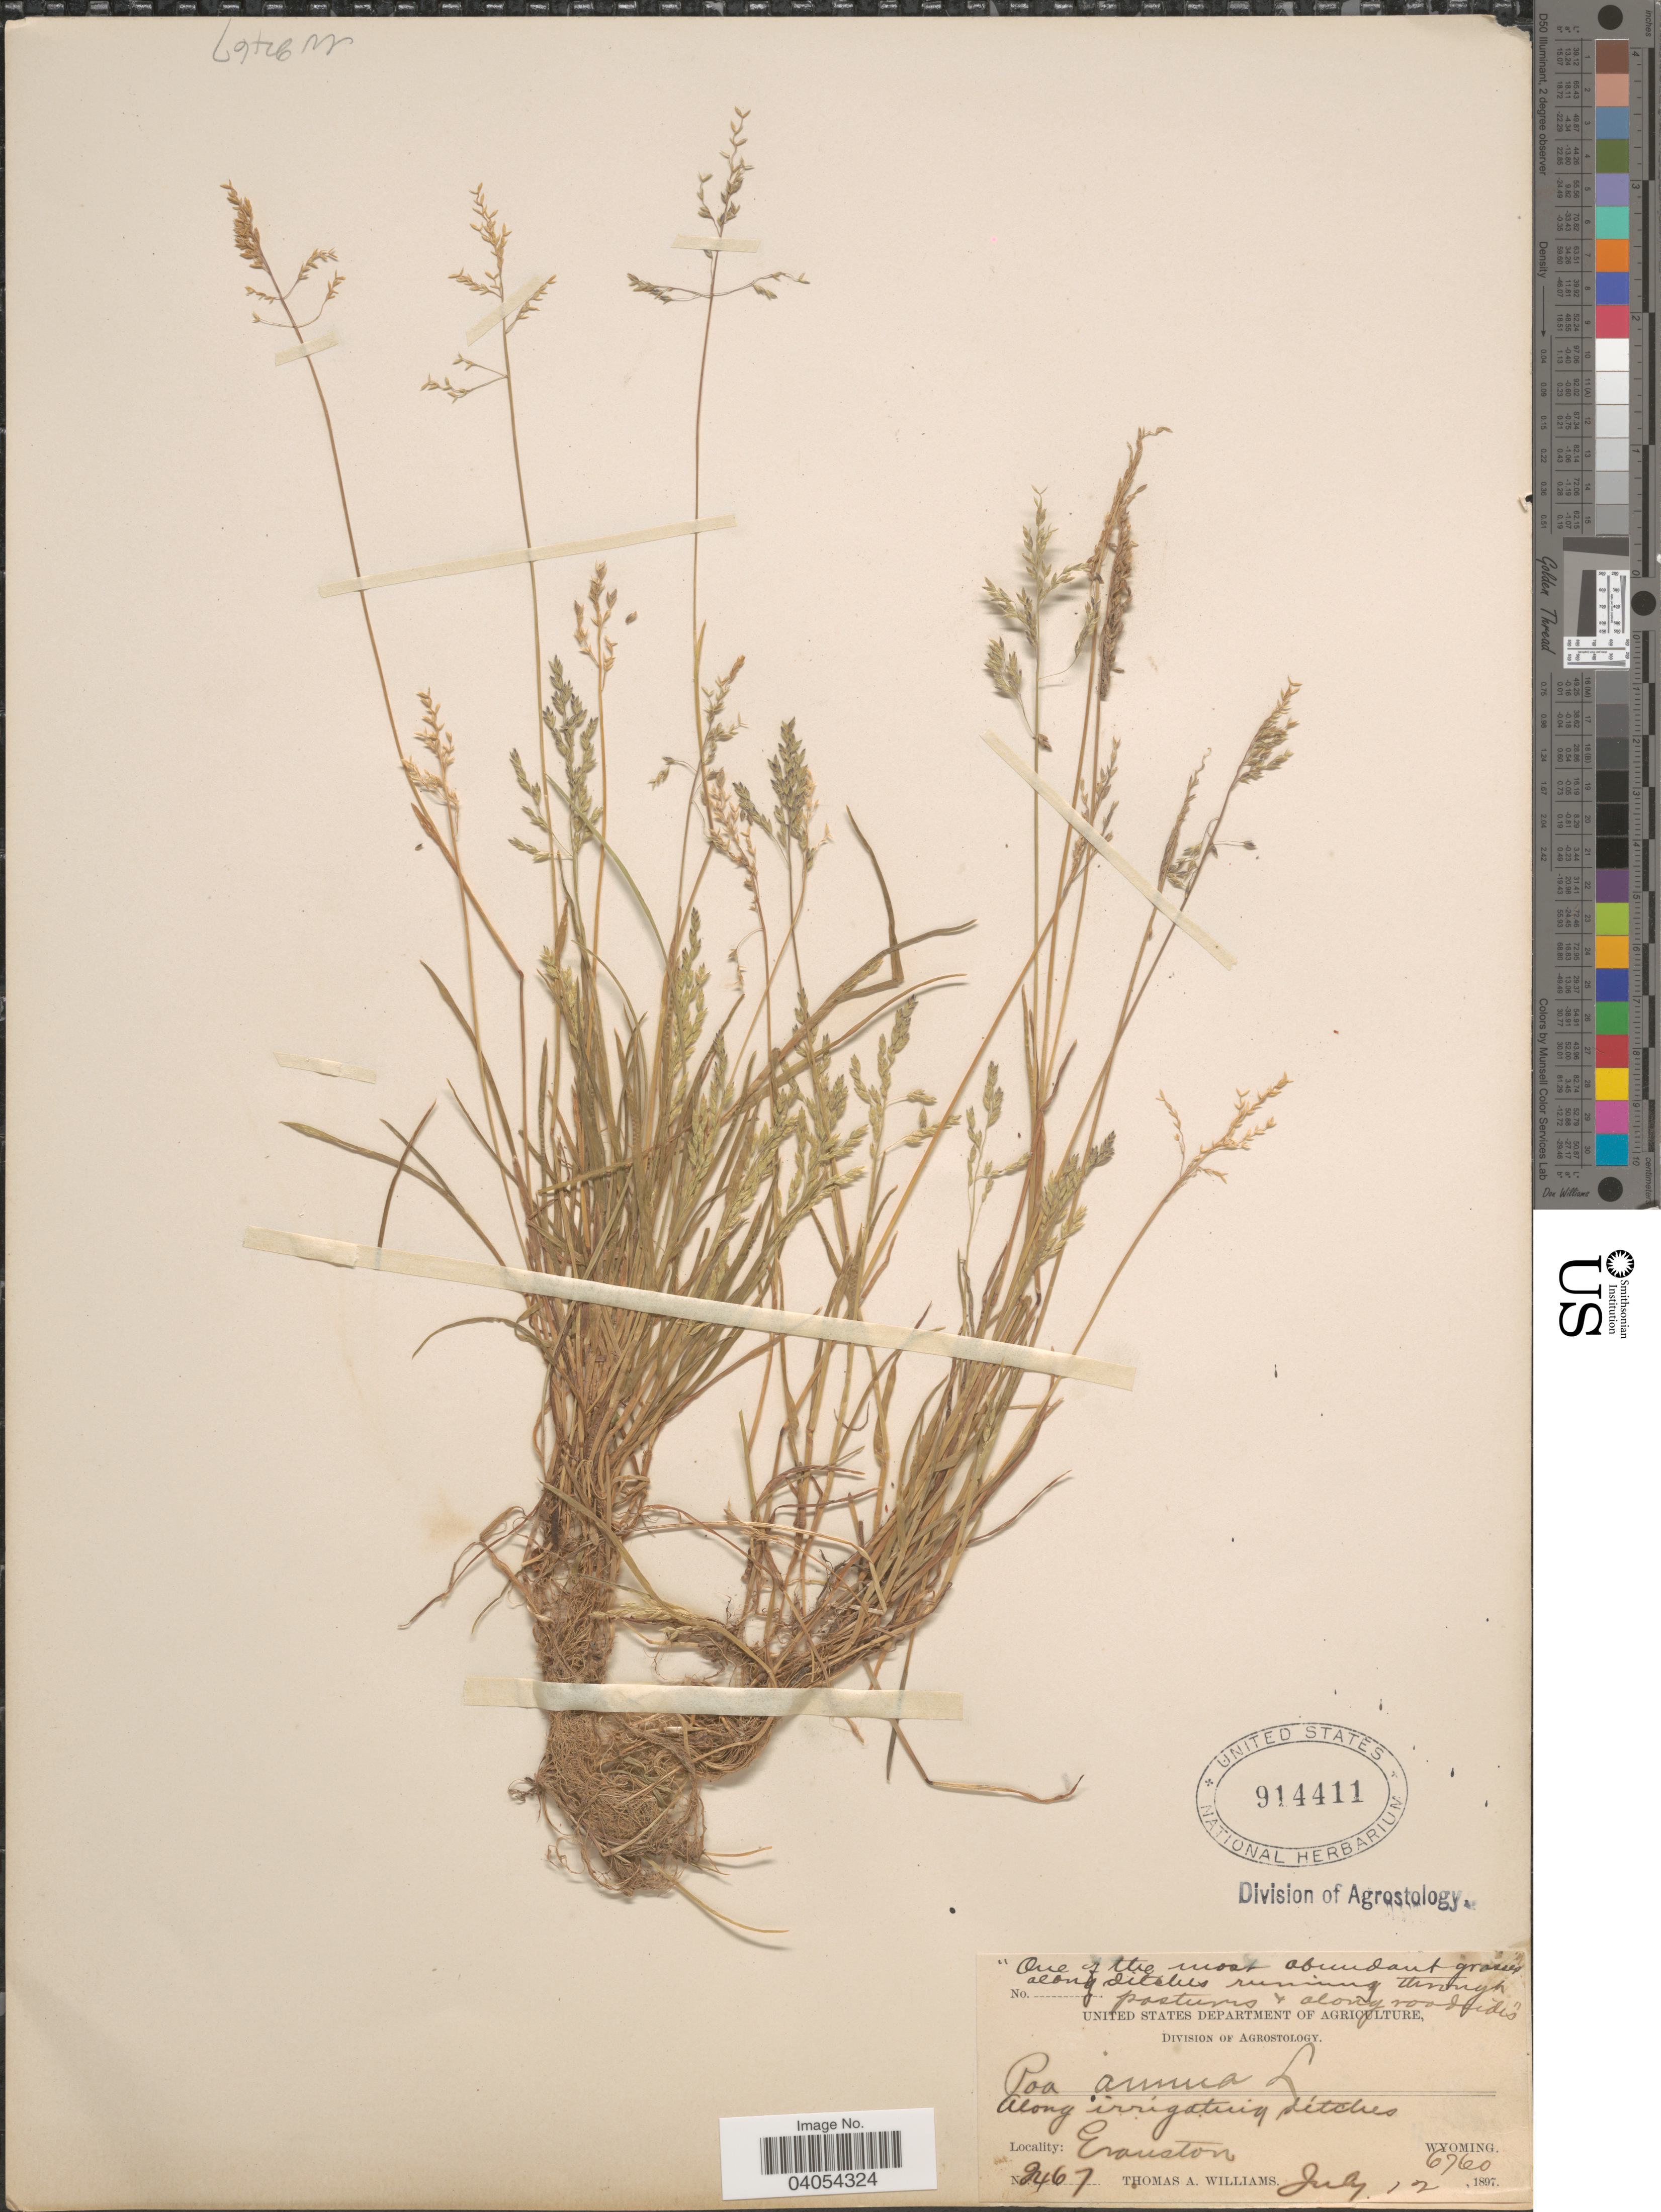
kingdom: Plantae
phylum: Tracheophyta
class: Liliopsida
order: Poales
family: Poaceae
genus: Poa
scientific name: Poa annua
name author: L.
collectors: T. A. Williams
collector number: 2467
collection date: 1897-07-12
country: United States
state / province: Wyoming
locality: Evanston.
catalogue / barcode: US 914411